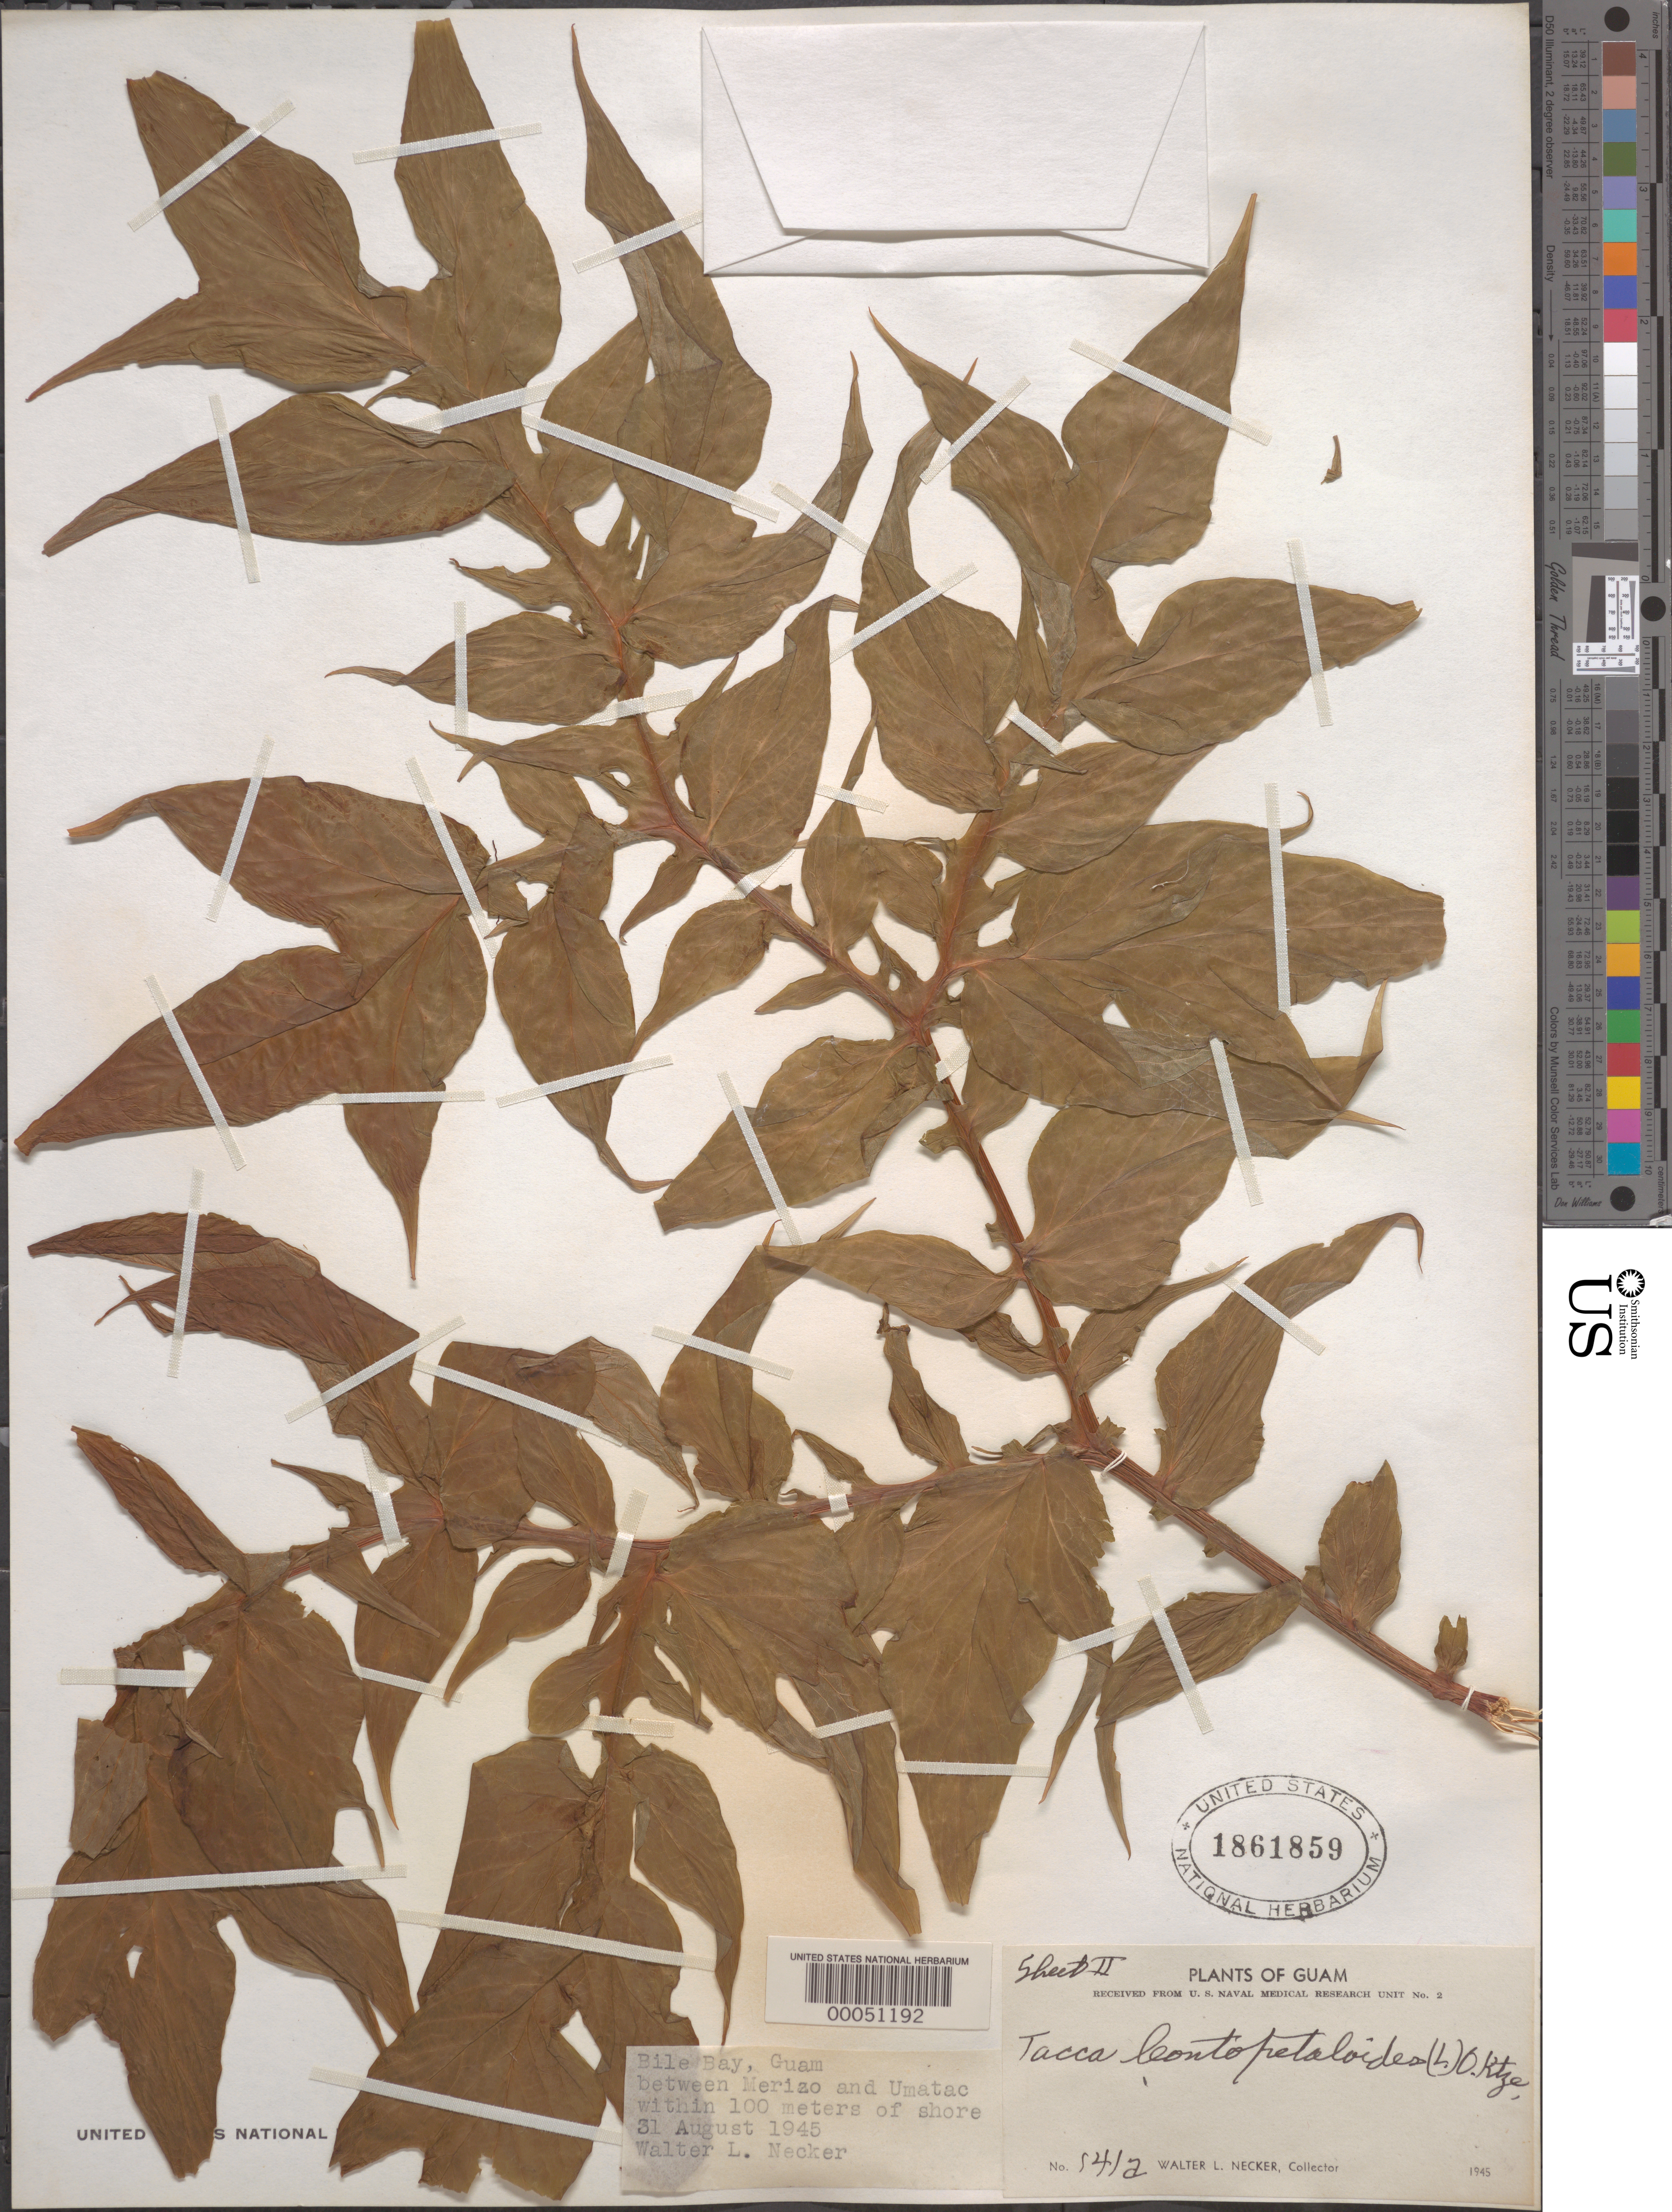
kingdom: Plantae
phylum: Tracheophyta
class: Liliopsida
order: Dioscoreales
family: Dioscoreaceae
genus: Tacca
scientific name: Tacca leontopetaloides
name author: (L.) Kuntze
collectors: W. L. Necker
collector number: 141a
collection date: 1945-08-31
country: Guam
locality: Bile Bay, between Merizo and Umatac within 100 meters of shore.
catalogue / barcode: US 1861859